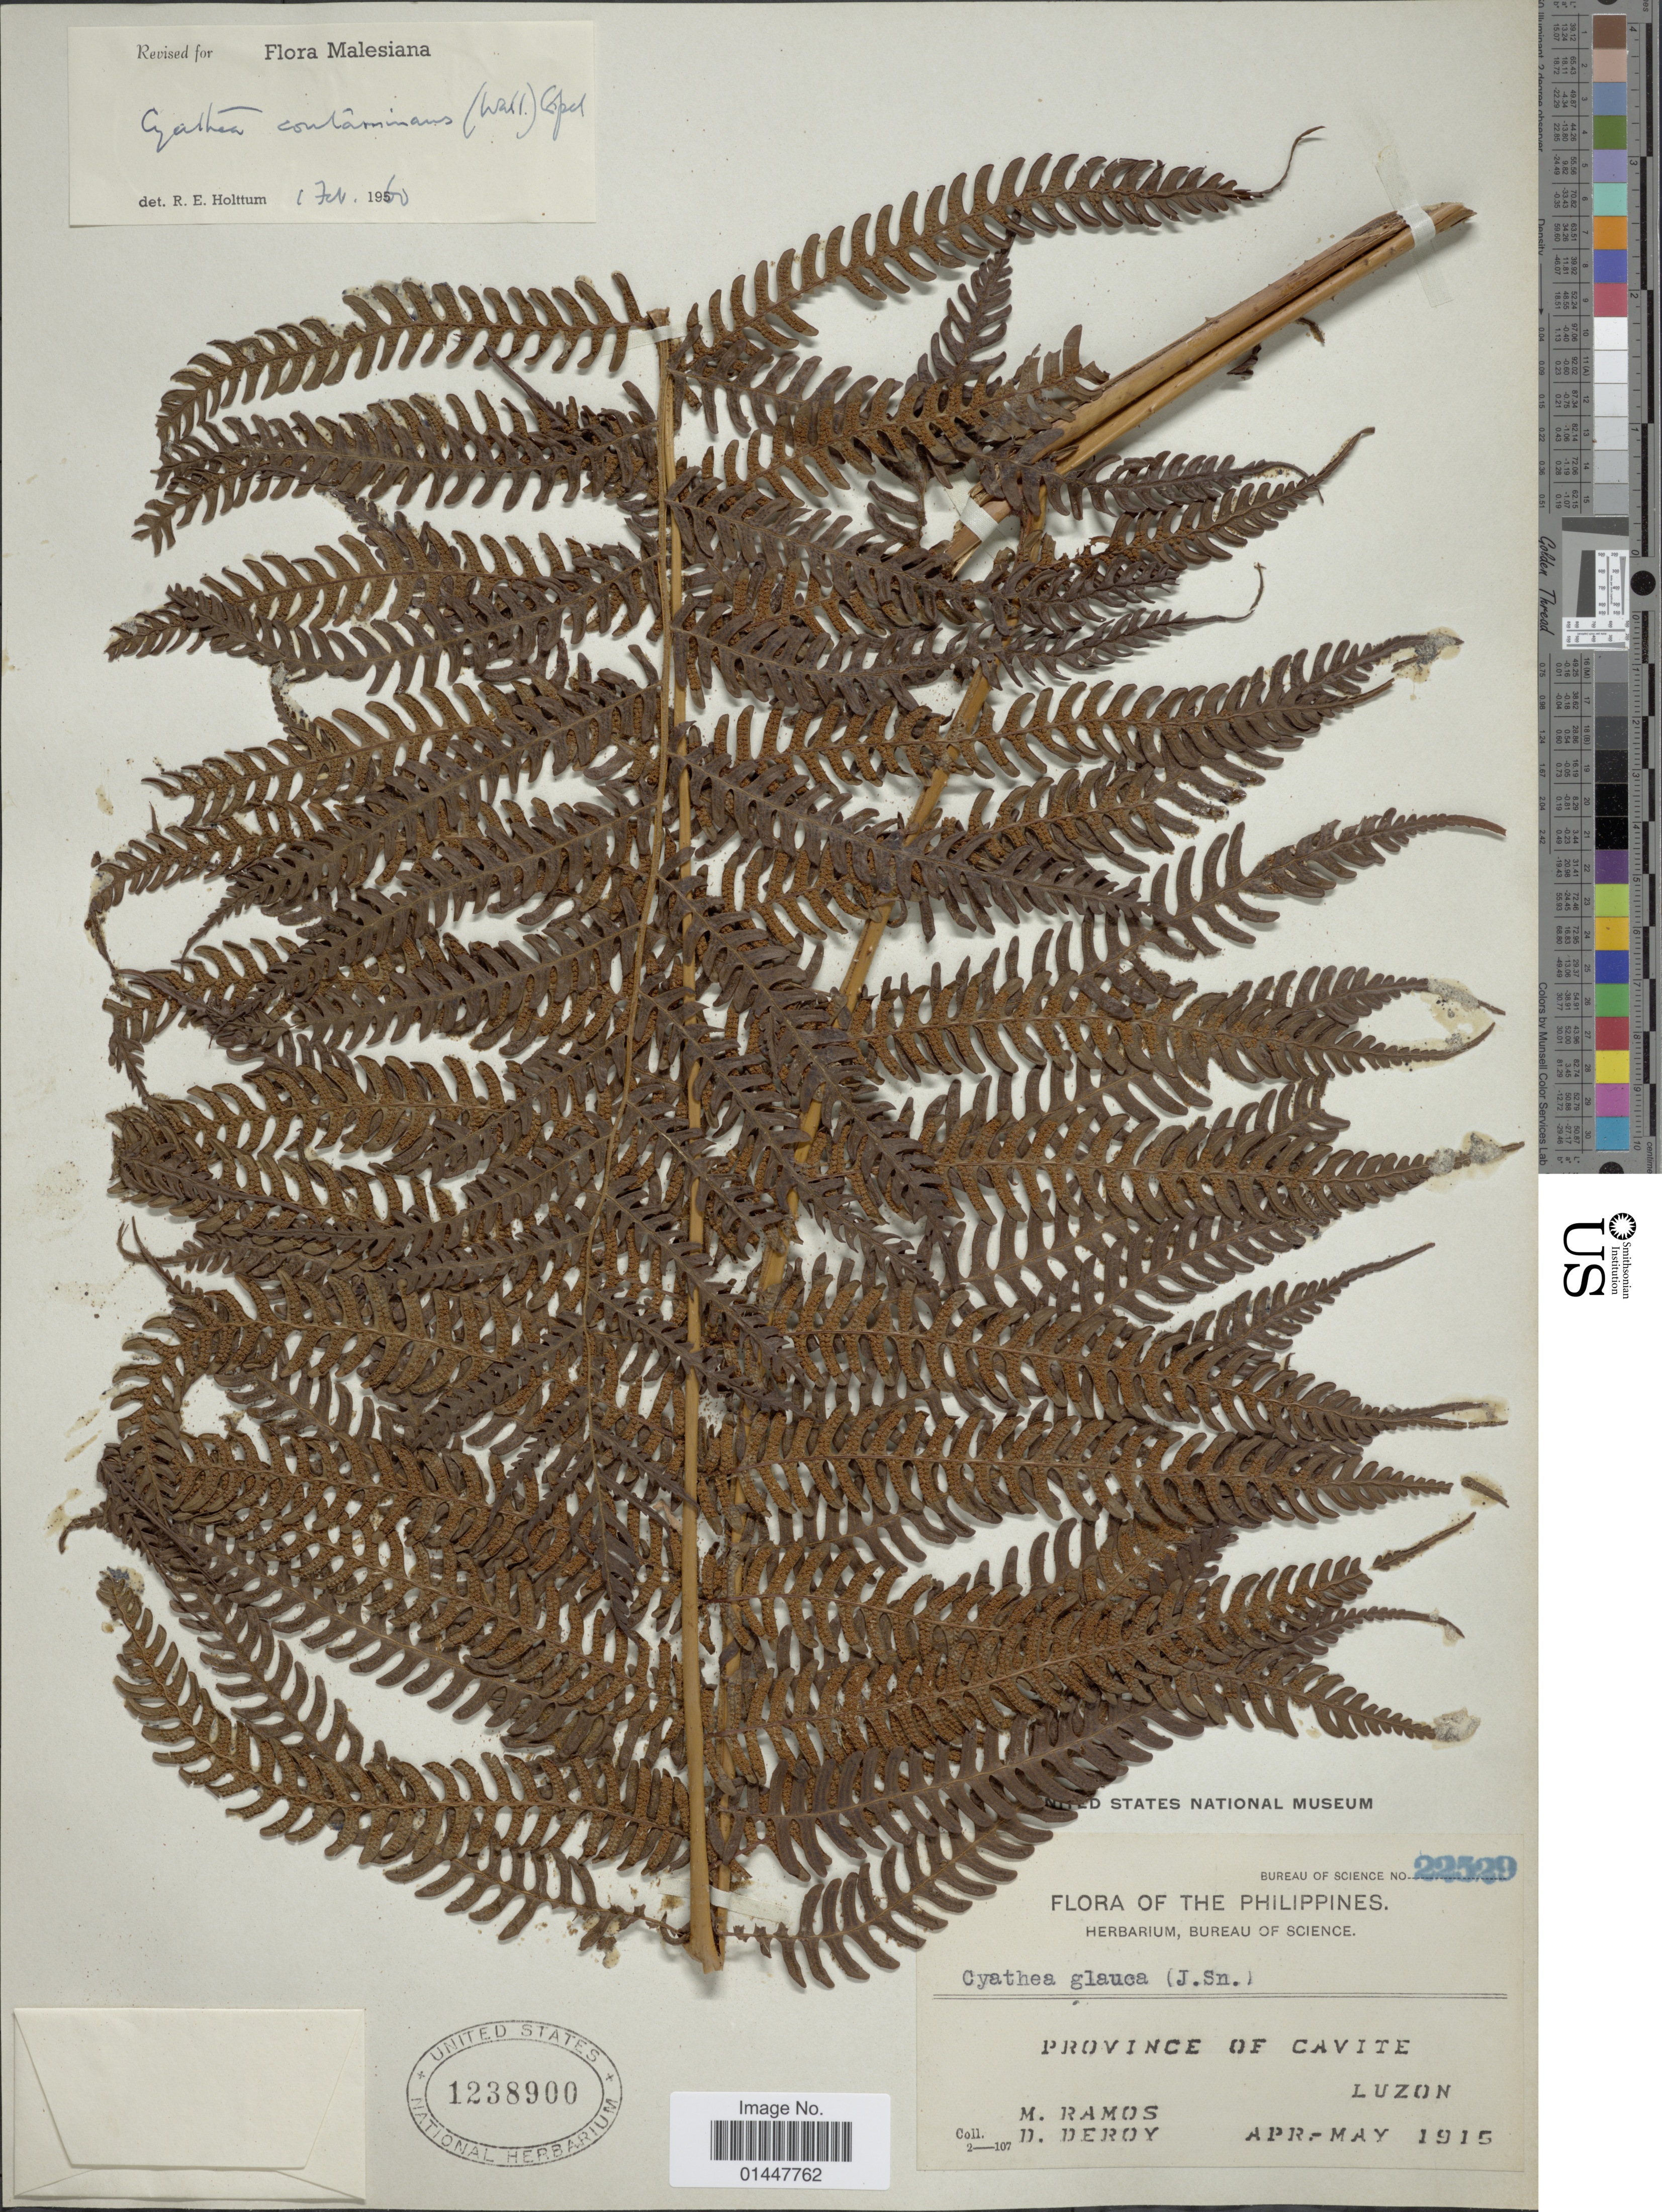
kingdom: Plantae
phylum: Tracheophyta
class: Polypodiopsida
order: Cyatheales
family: Cyatheaceae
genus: Sphaeropteris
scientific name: Sphaeropteris glauca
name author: (Blume) R.M. Tryon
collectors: M. Ramos & D. Deroy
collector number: Bureau of Science 22529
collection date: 1915-04/1915-05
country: Philippines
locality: Province of Cavite, Luzon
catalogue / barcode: US 1238900